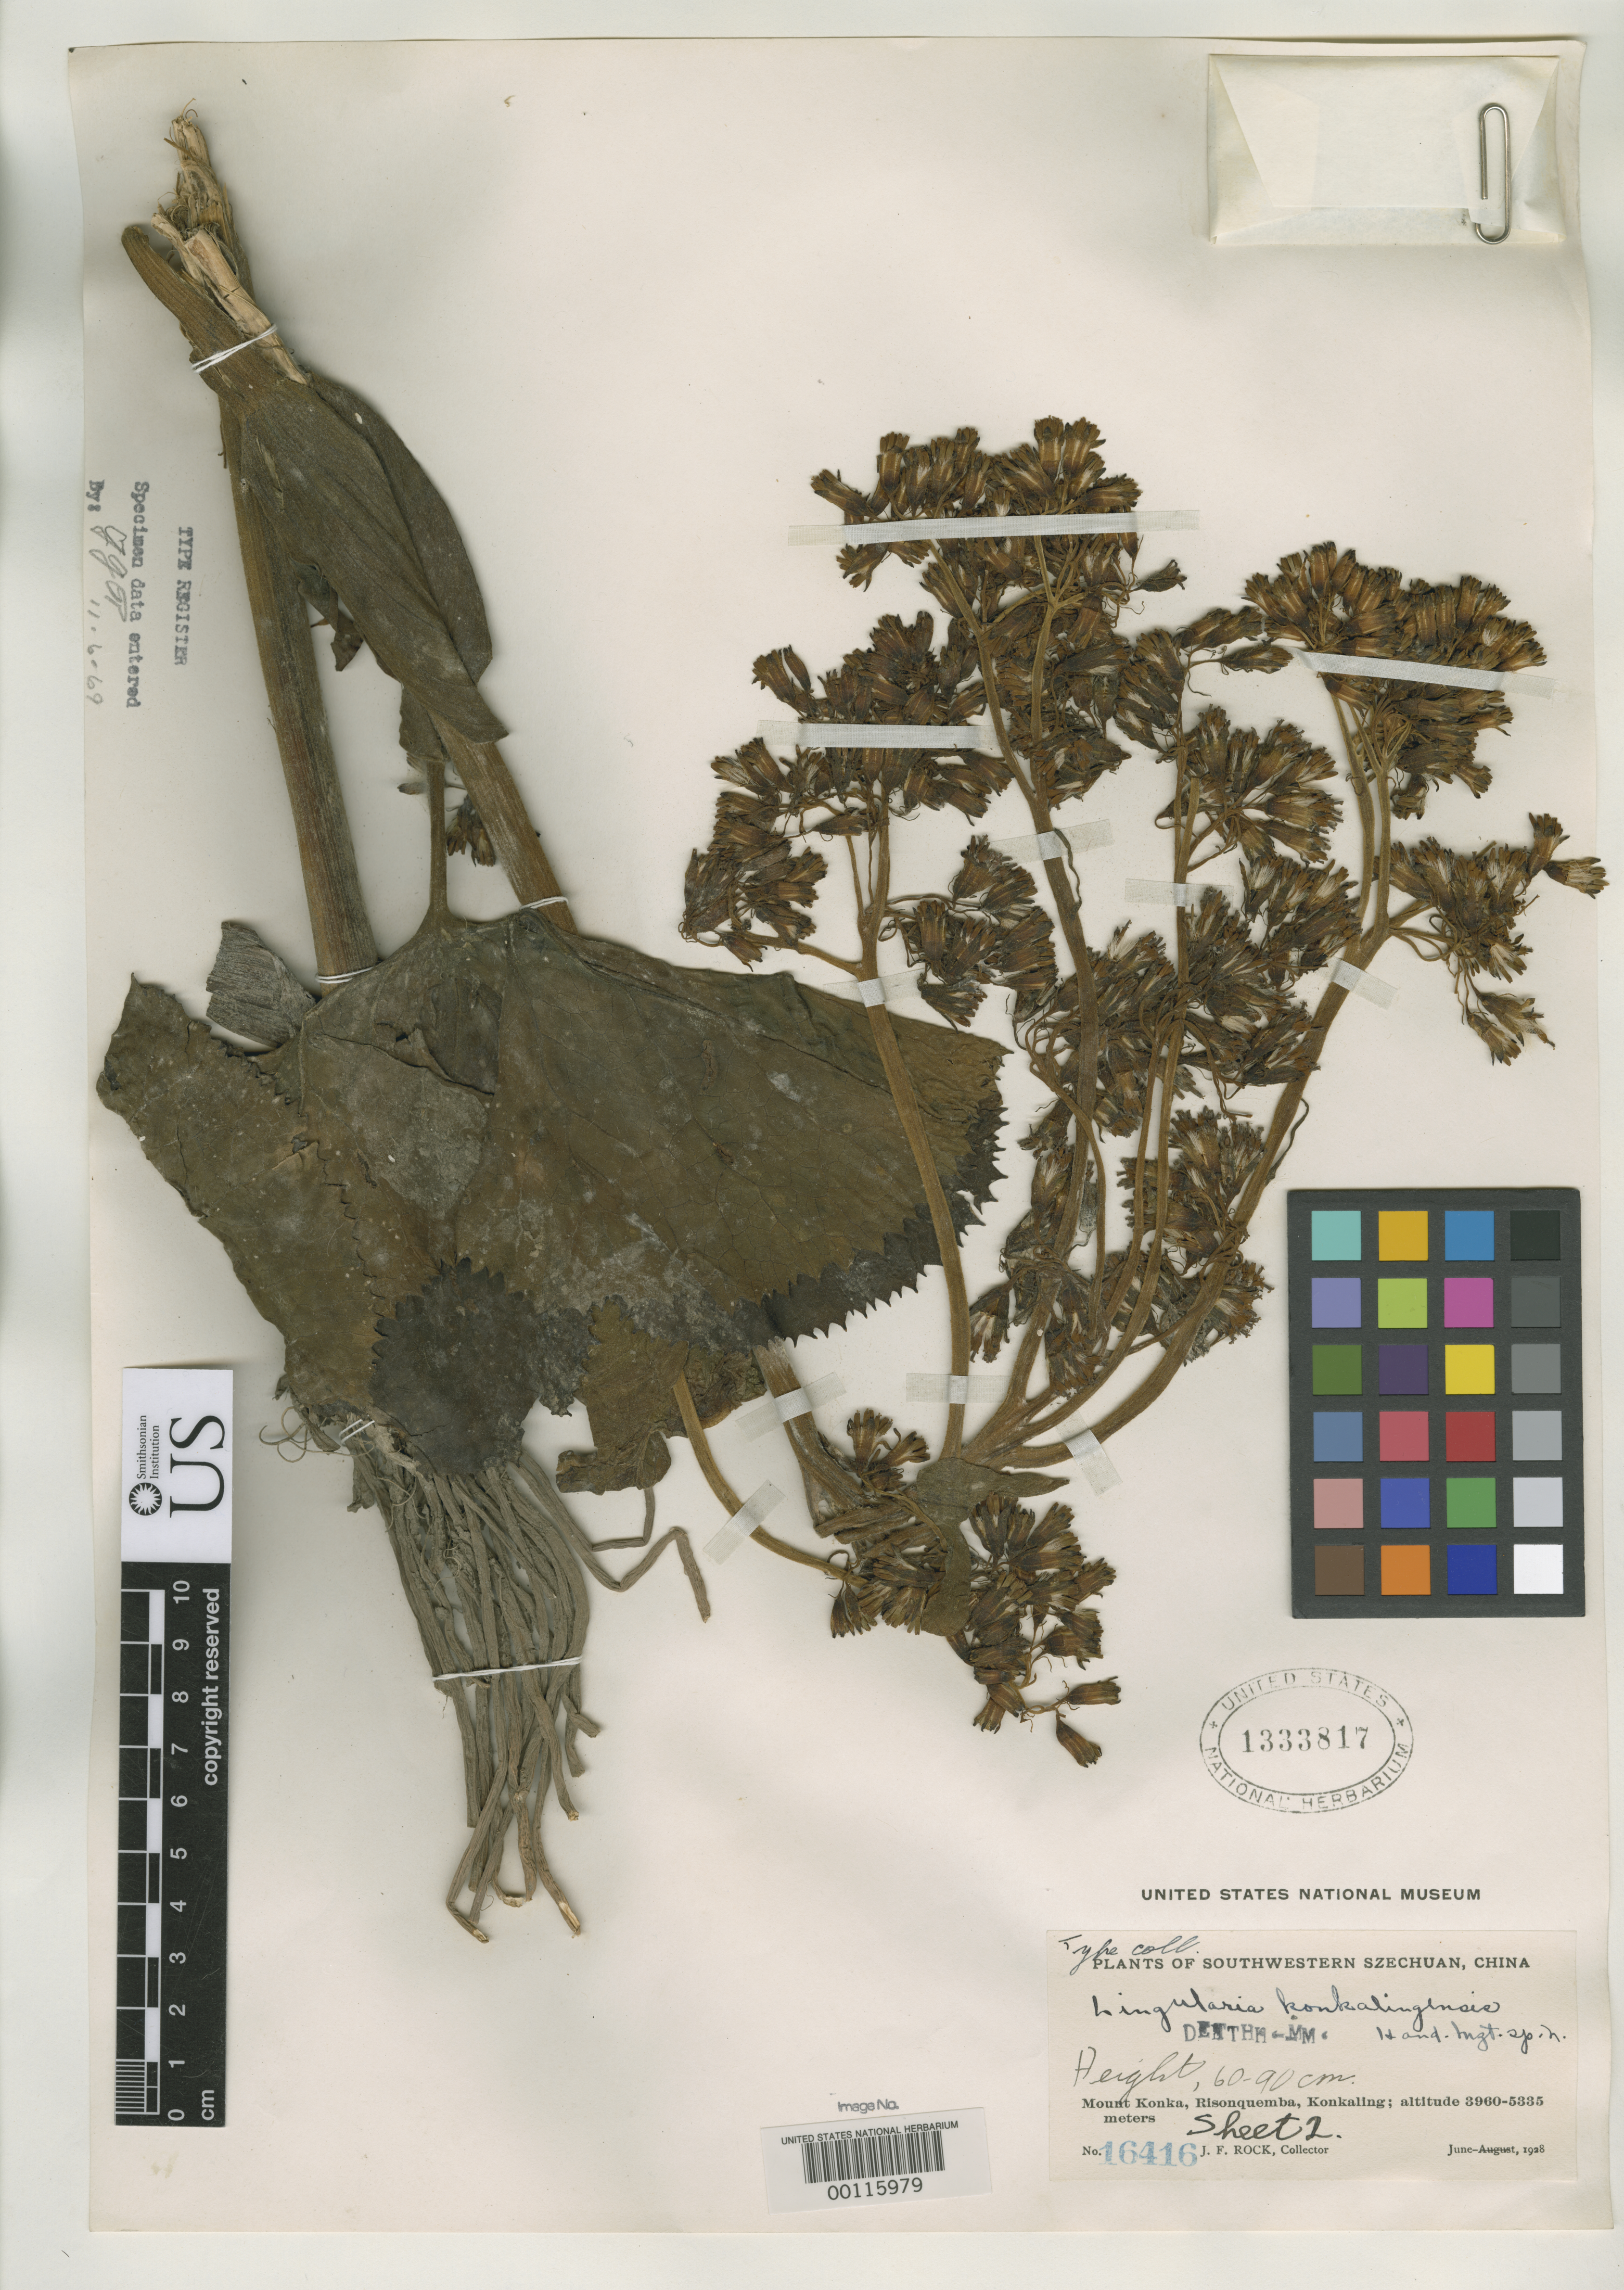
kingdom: Plantae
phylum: Tracheophyta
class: Magnoliopsida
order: Asterales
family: Asteraceae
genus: Ligularia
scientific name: Ligularia konkalingensis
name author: Hand.-Mazz.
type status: Isotype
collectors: J. F. Rock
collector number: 16416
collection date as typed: Jun 1928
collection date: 1928-06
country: China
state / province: Sichuan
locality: Konkaling.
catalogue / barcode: US 1333817